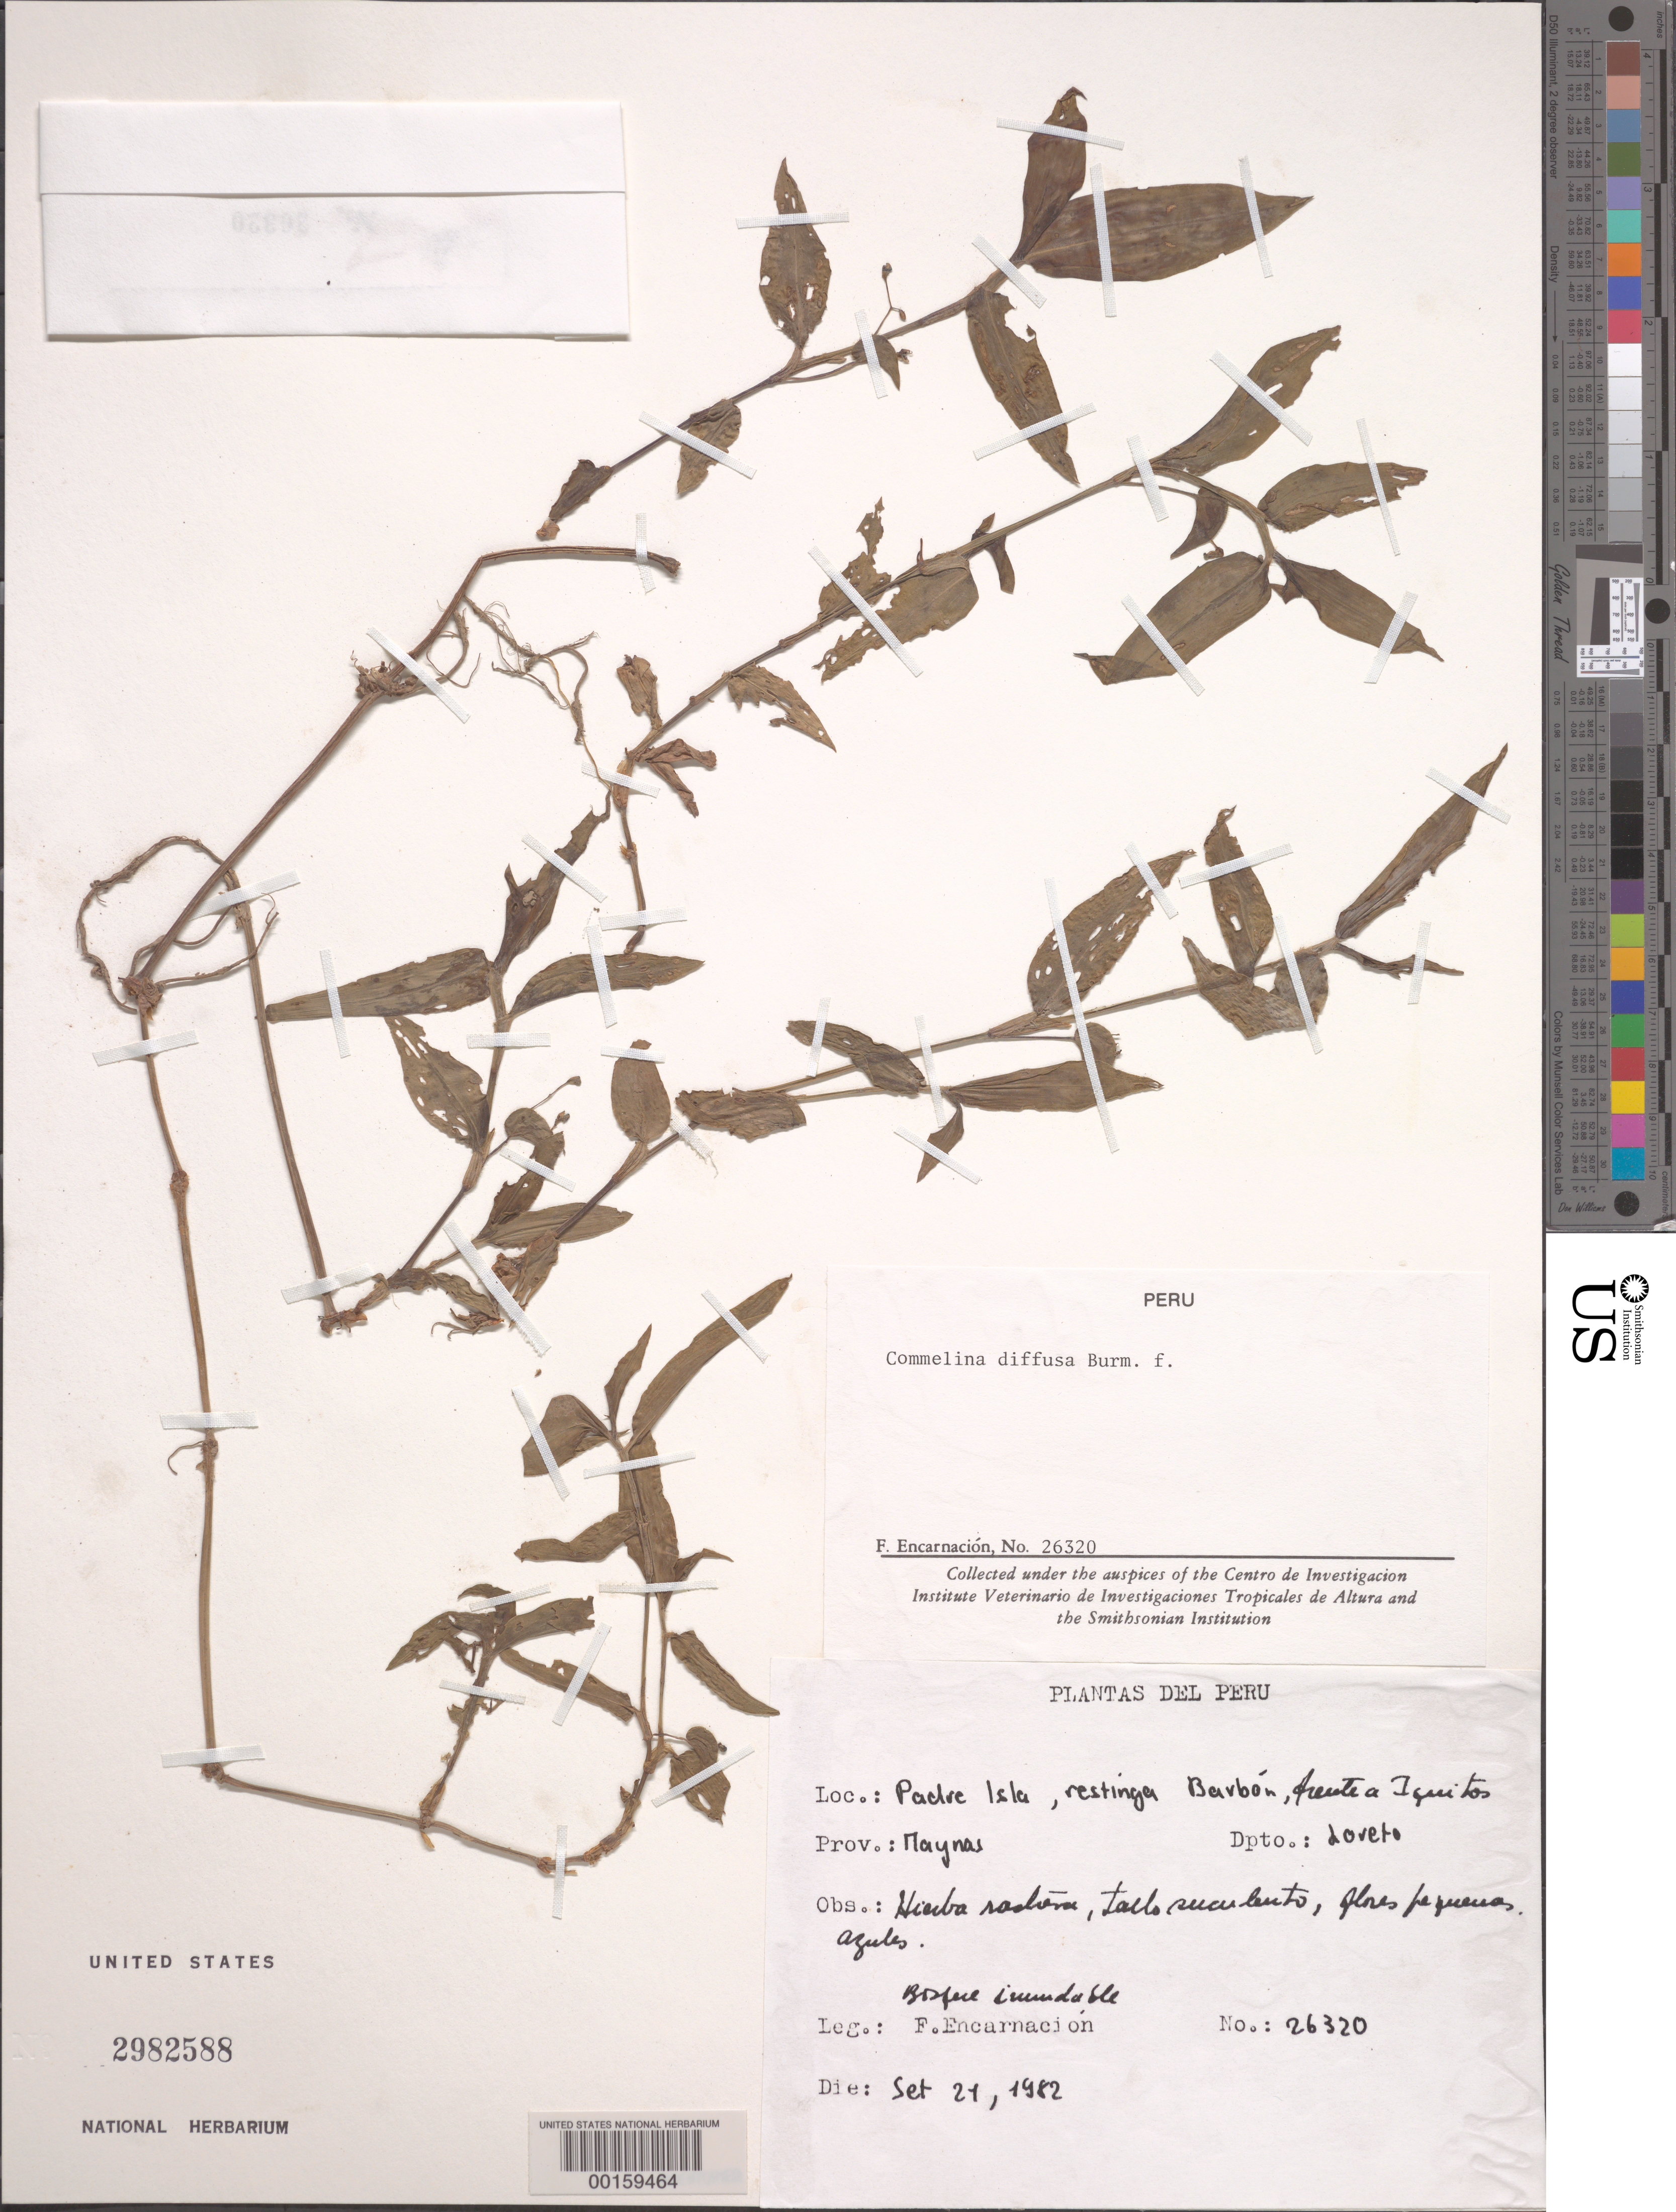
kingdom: Plantae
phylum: Tracheophyta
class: Liliopsida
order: Commelinales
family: Commelinaceae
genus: Commelina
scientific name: Commelina diffusa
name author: Burm. f.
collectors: F. Encarnación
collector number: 26320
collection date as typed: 21 Sep 1982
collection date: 1982-09-21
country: Peru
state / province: Loreto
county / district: Maynas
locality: Padre Isla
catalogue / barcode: US 2982588